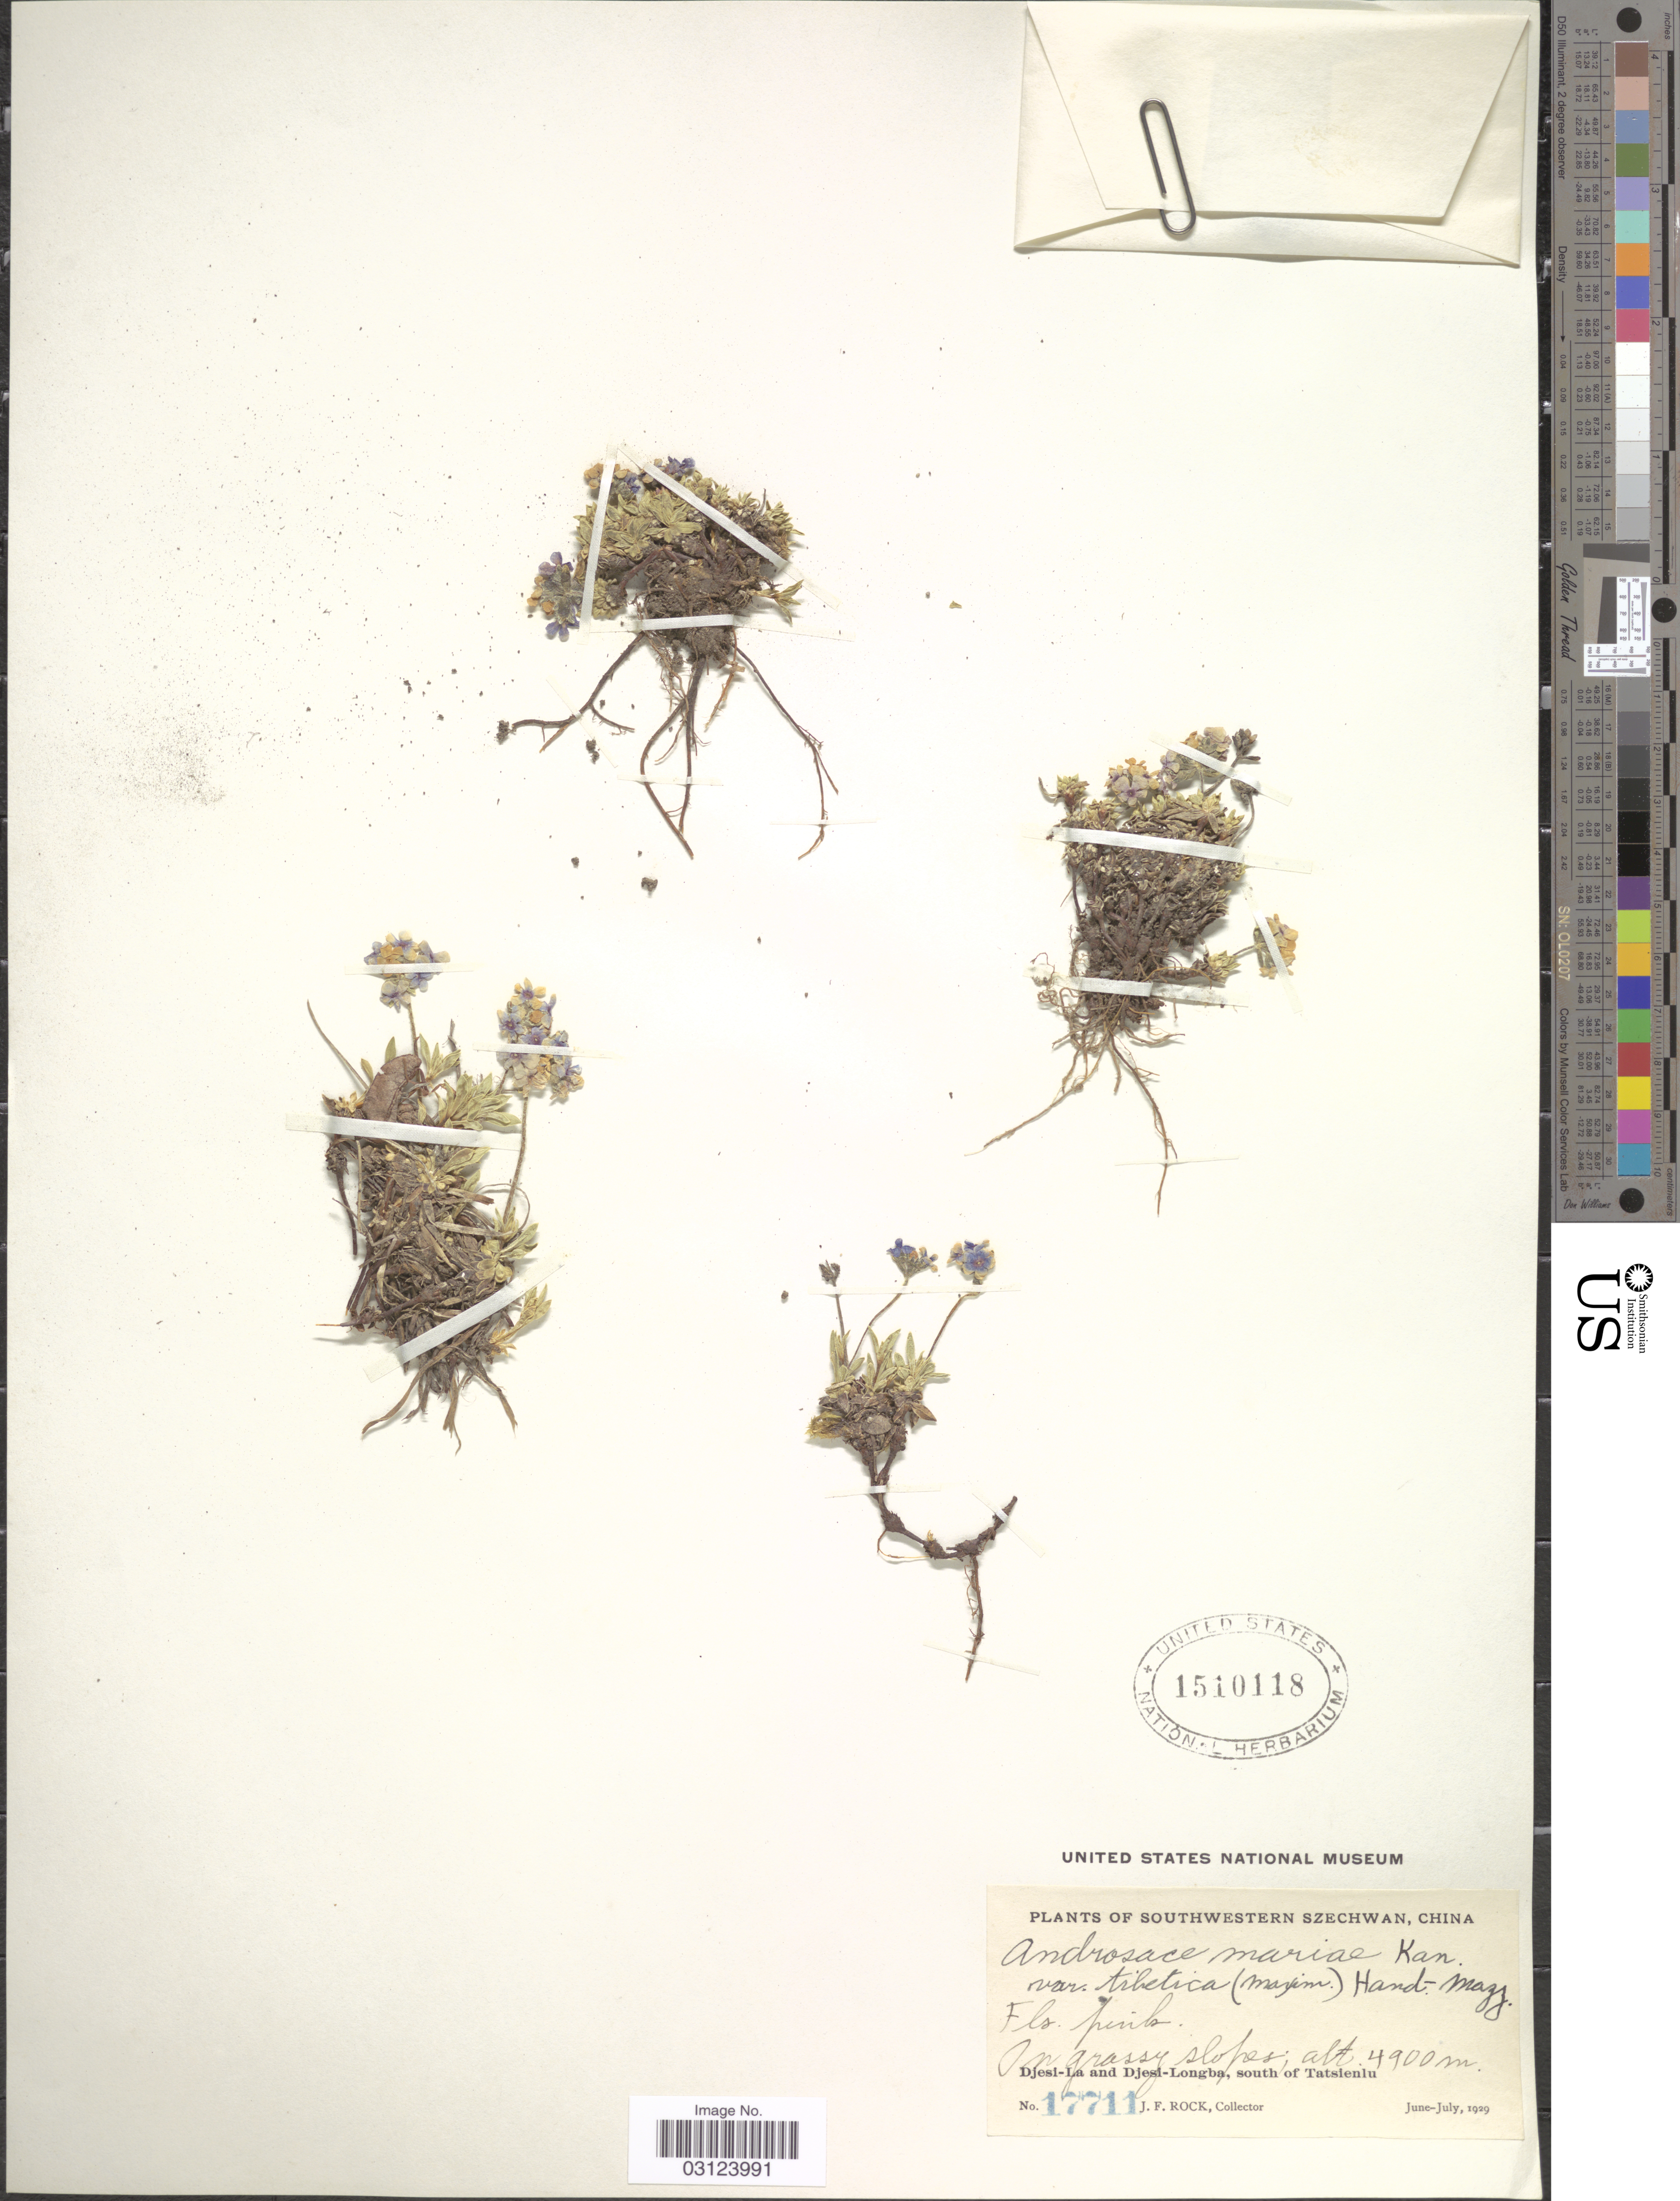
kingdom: Plantae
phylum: Tracheophyta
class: Magnoliopsida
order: Ericales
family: Primulaceae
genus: Androsace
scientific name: Androsace mariae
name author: Kanitz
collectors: J. Rock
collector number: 17711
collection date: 1929-06/1929-07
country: China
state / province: Sichuan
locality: Southwestern Szechwan, Djesi-La and Djesi-Longba, south of Tatsienlu.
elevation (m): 4900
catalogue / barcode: US 1510118